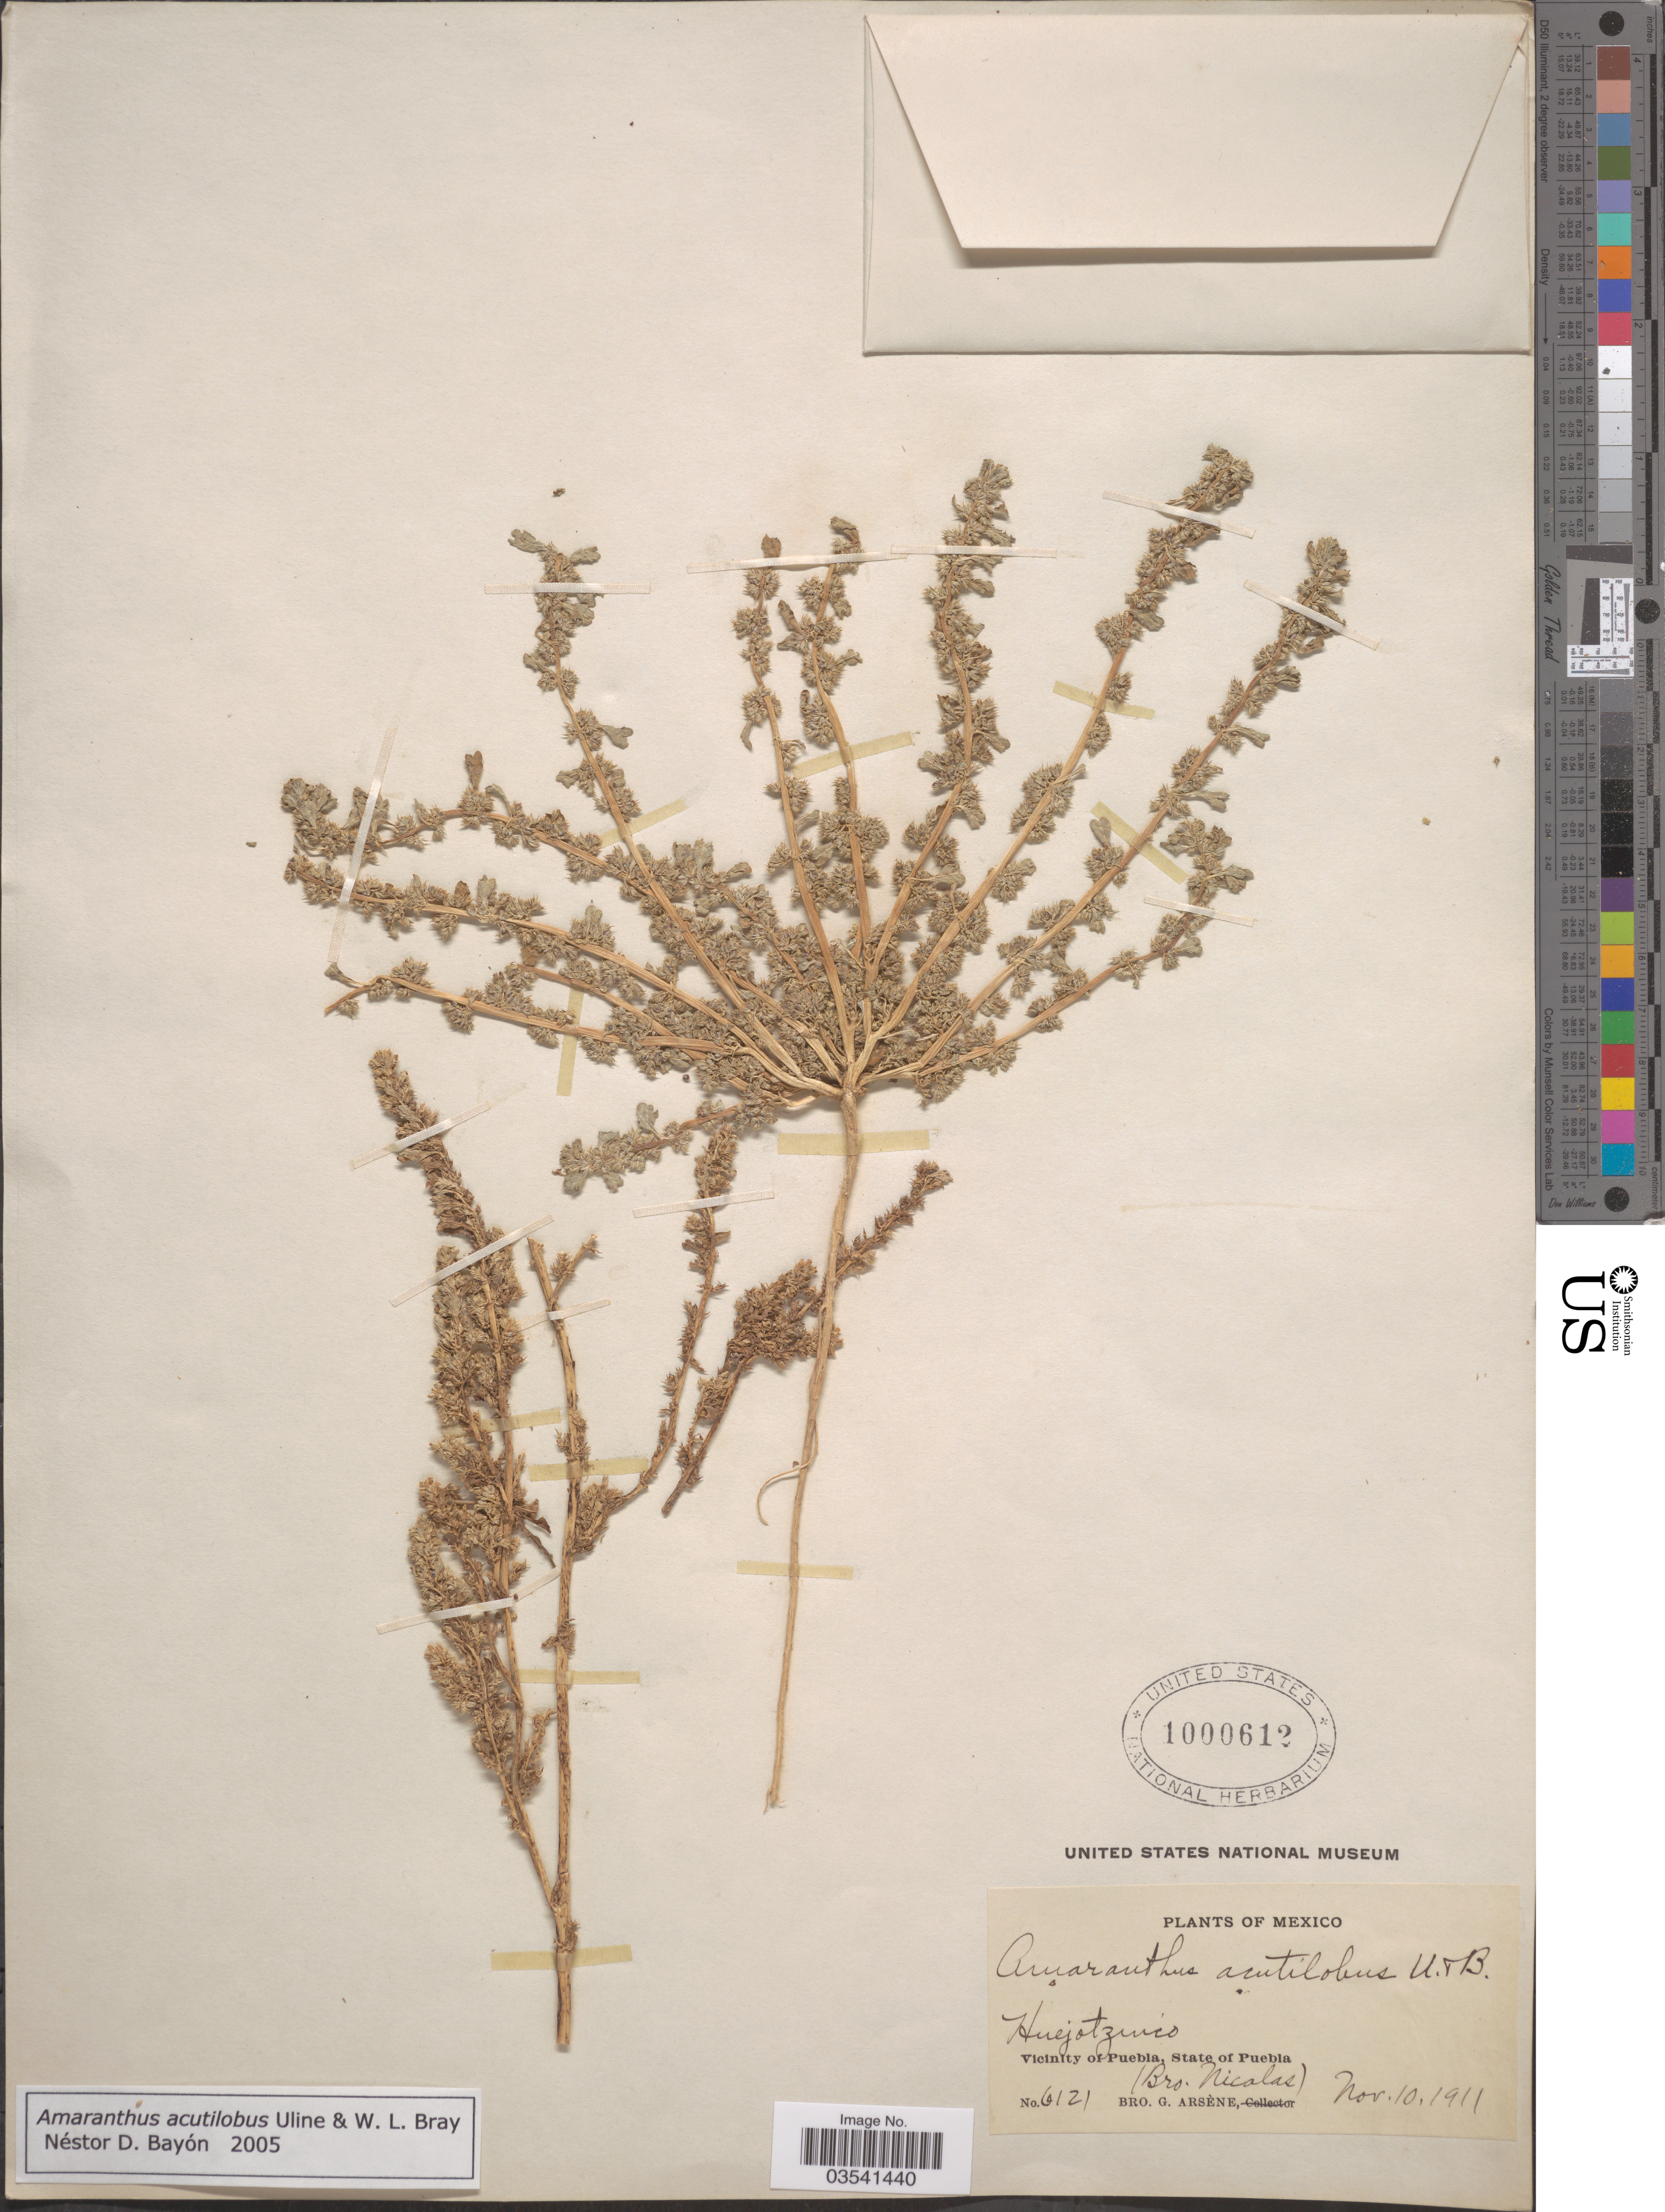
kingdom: Plantae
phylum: Tracheophyta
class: Magnoliopsida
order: Caryophyllales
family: Amaranthaceae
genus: Amaranthus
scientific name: Amaranthus acutilobus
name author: Uline & W.L. Bray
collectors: Bro. G. Arsène & Bro. Nicolas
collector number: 6121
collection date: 1911-11-10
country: Mexico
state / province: Puebla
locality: Huejotzinco. Vicinity of Puebla.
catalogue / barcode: US 1000612